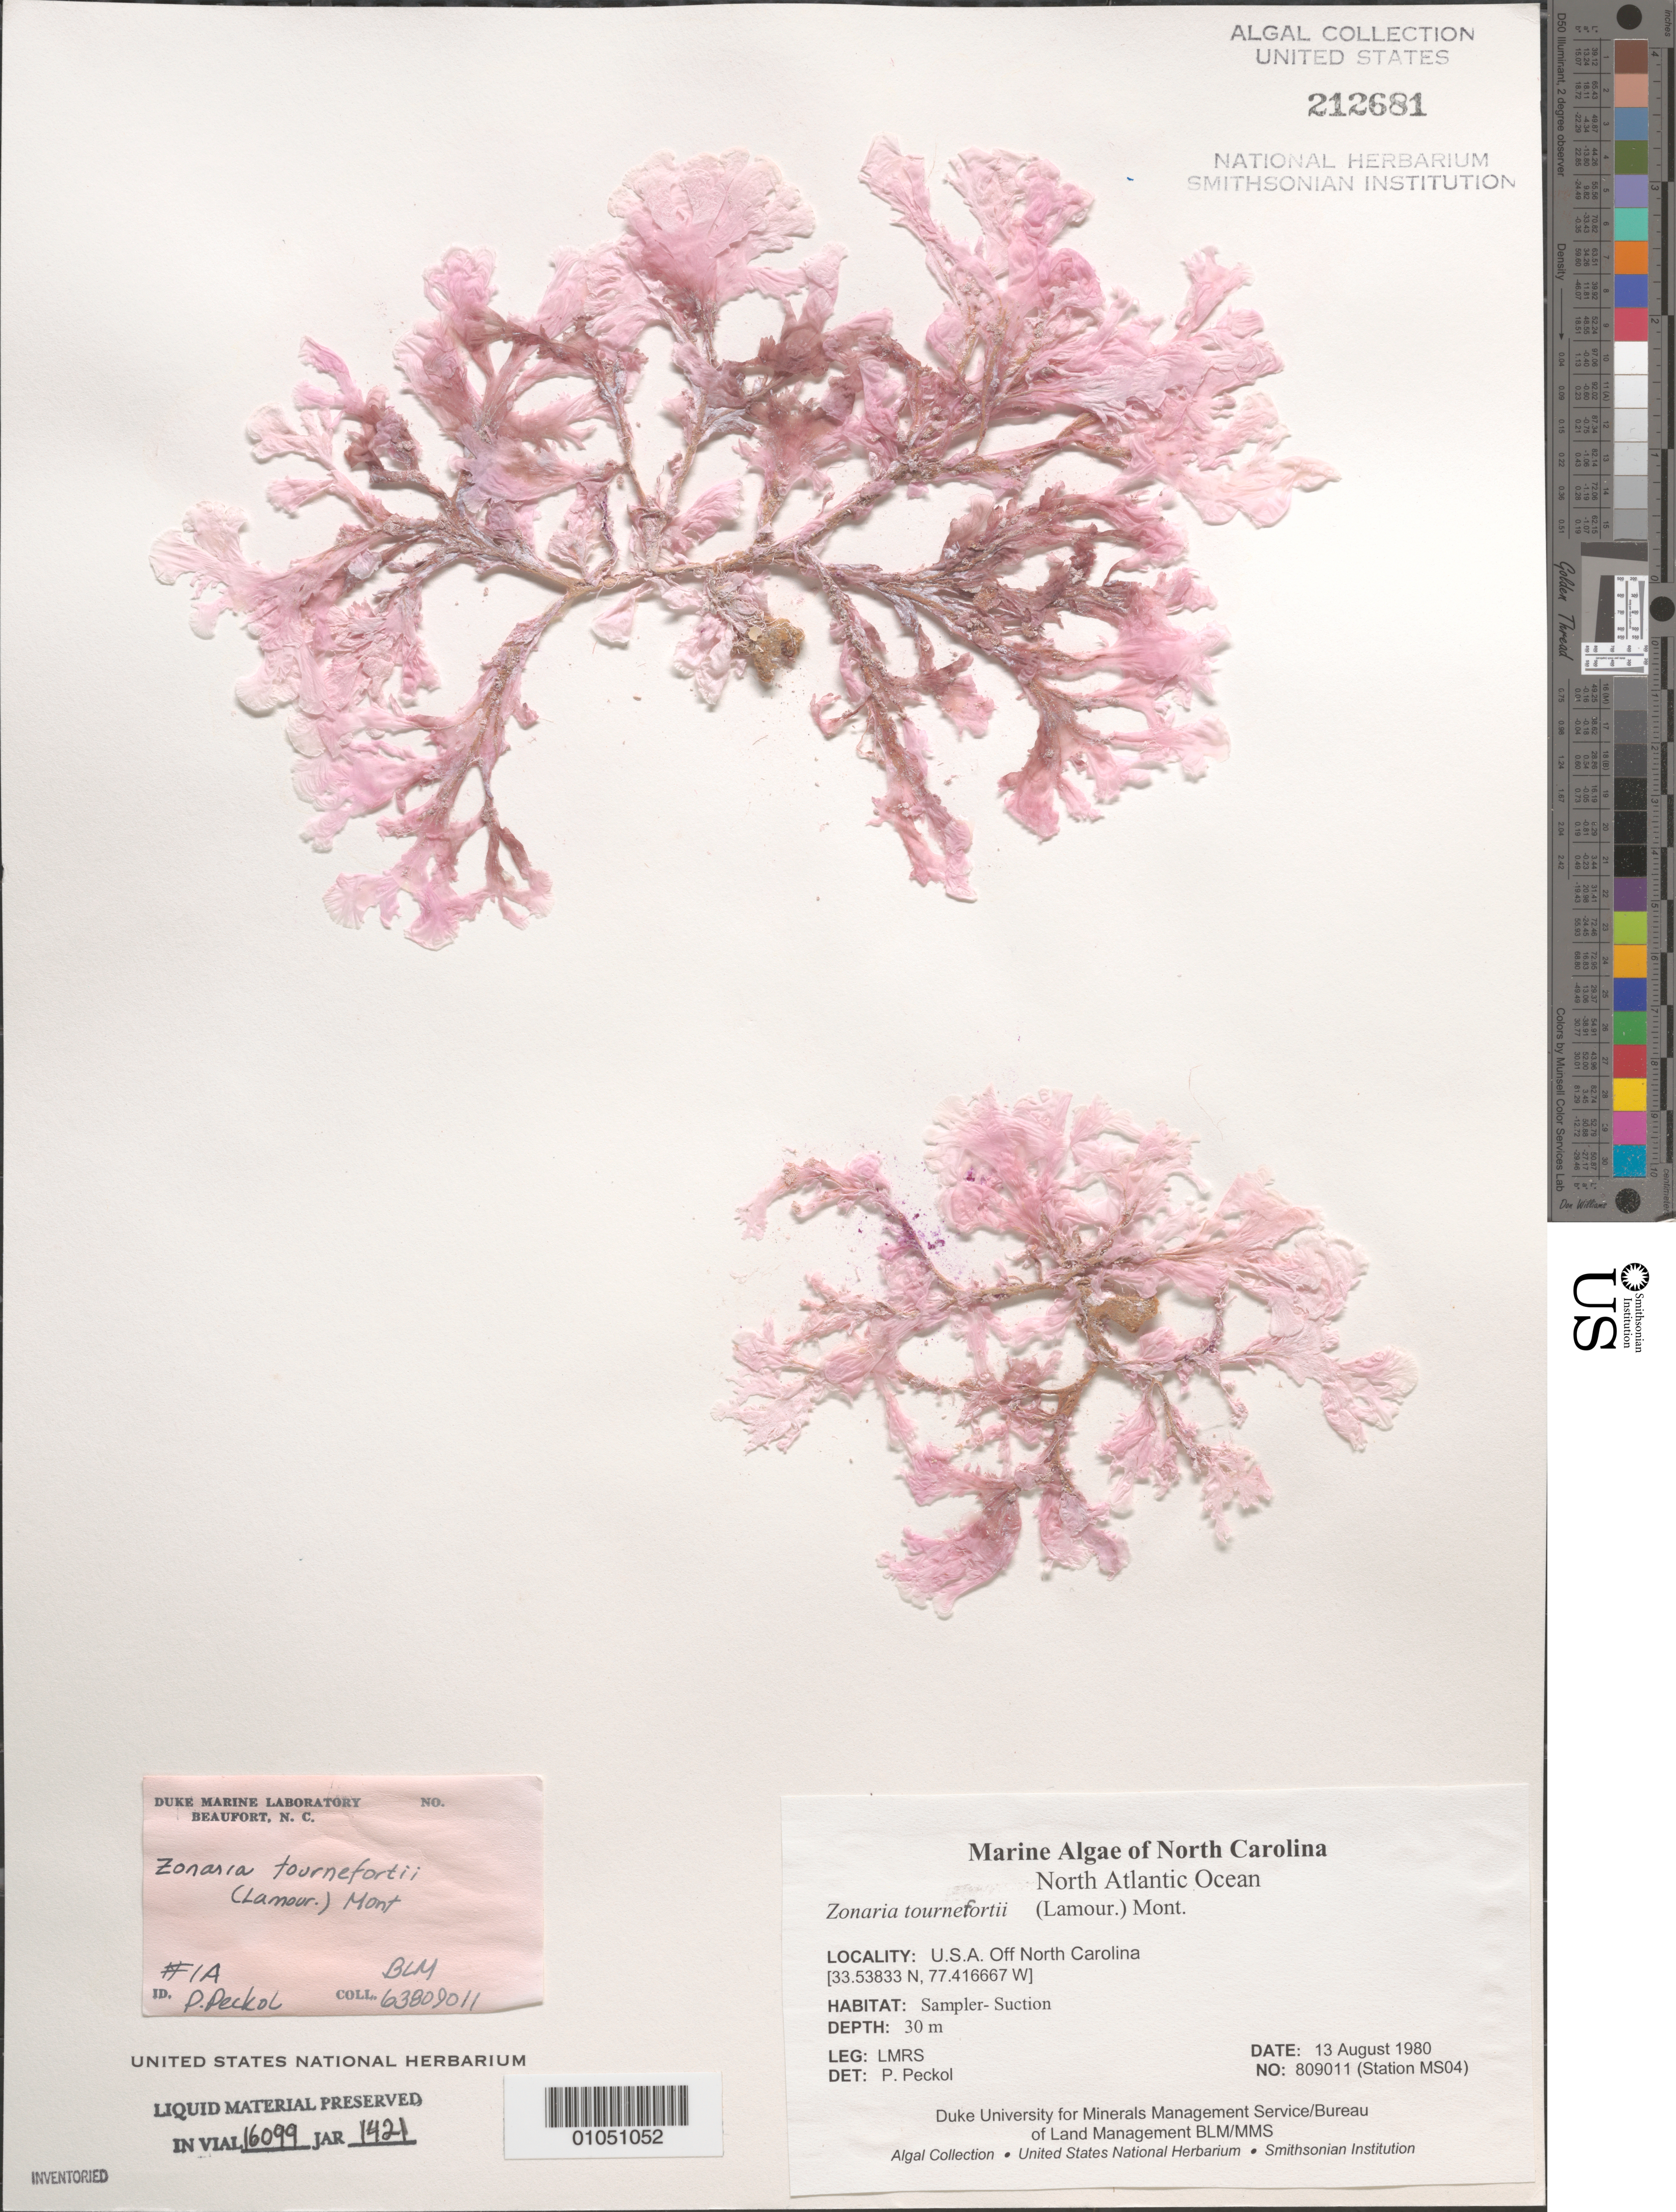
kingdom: Chromista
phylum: Ochrophyta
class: Phaeophyceae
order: Dictyotales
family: Dictyotaceae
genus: Zonaria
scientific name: Zonaria tournefortii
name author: (J.V.Lamouroux) Mont.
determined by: Peckol, P.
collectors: LMRS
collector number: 809011 (Station MS04)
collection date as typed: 13 Aug 1980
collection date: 1980-08-13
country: United States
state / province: North Carolina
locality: North Atlantic Ocean off North Carolina coast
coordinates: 33.538333 N, 77.416667 W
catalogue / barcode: US 212681